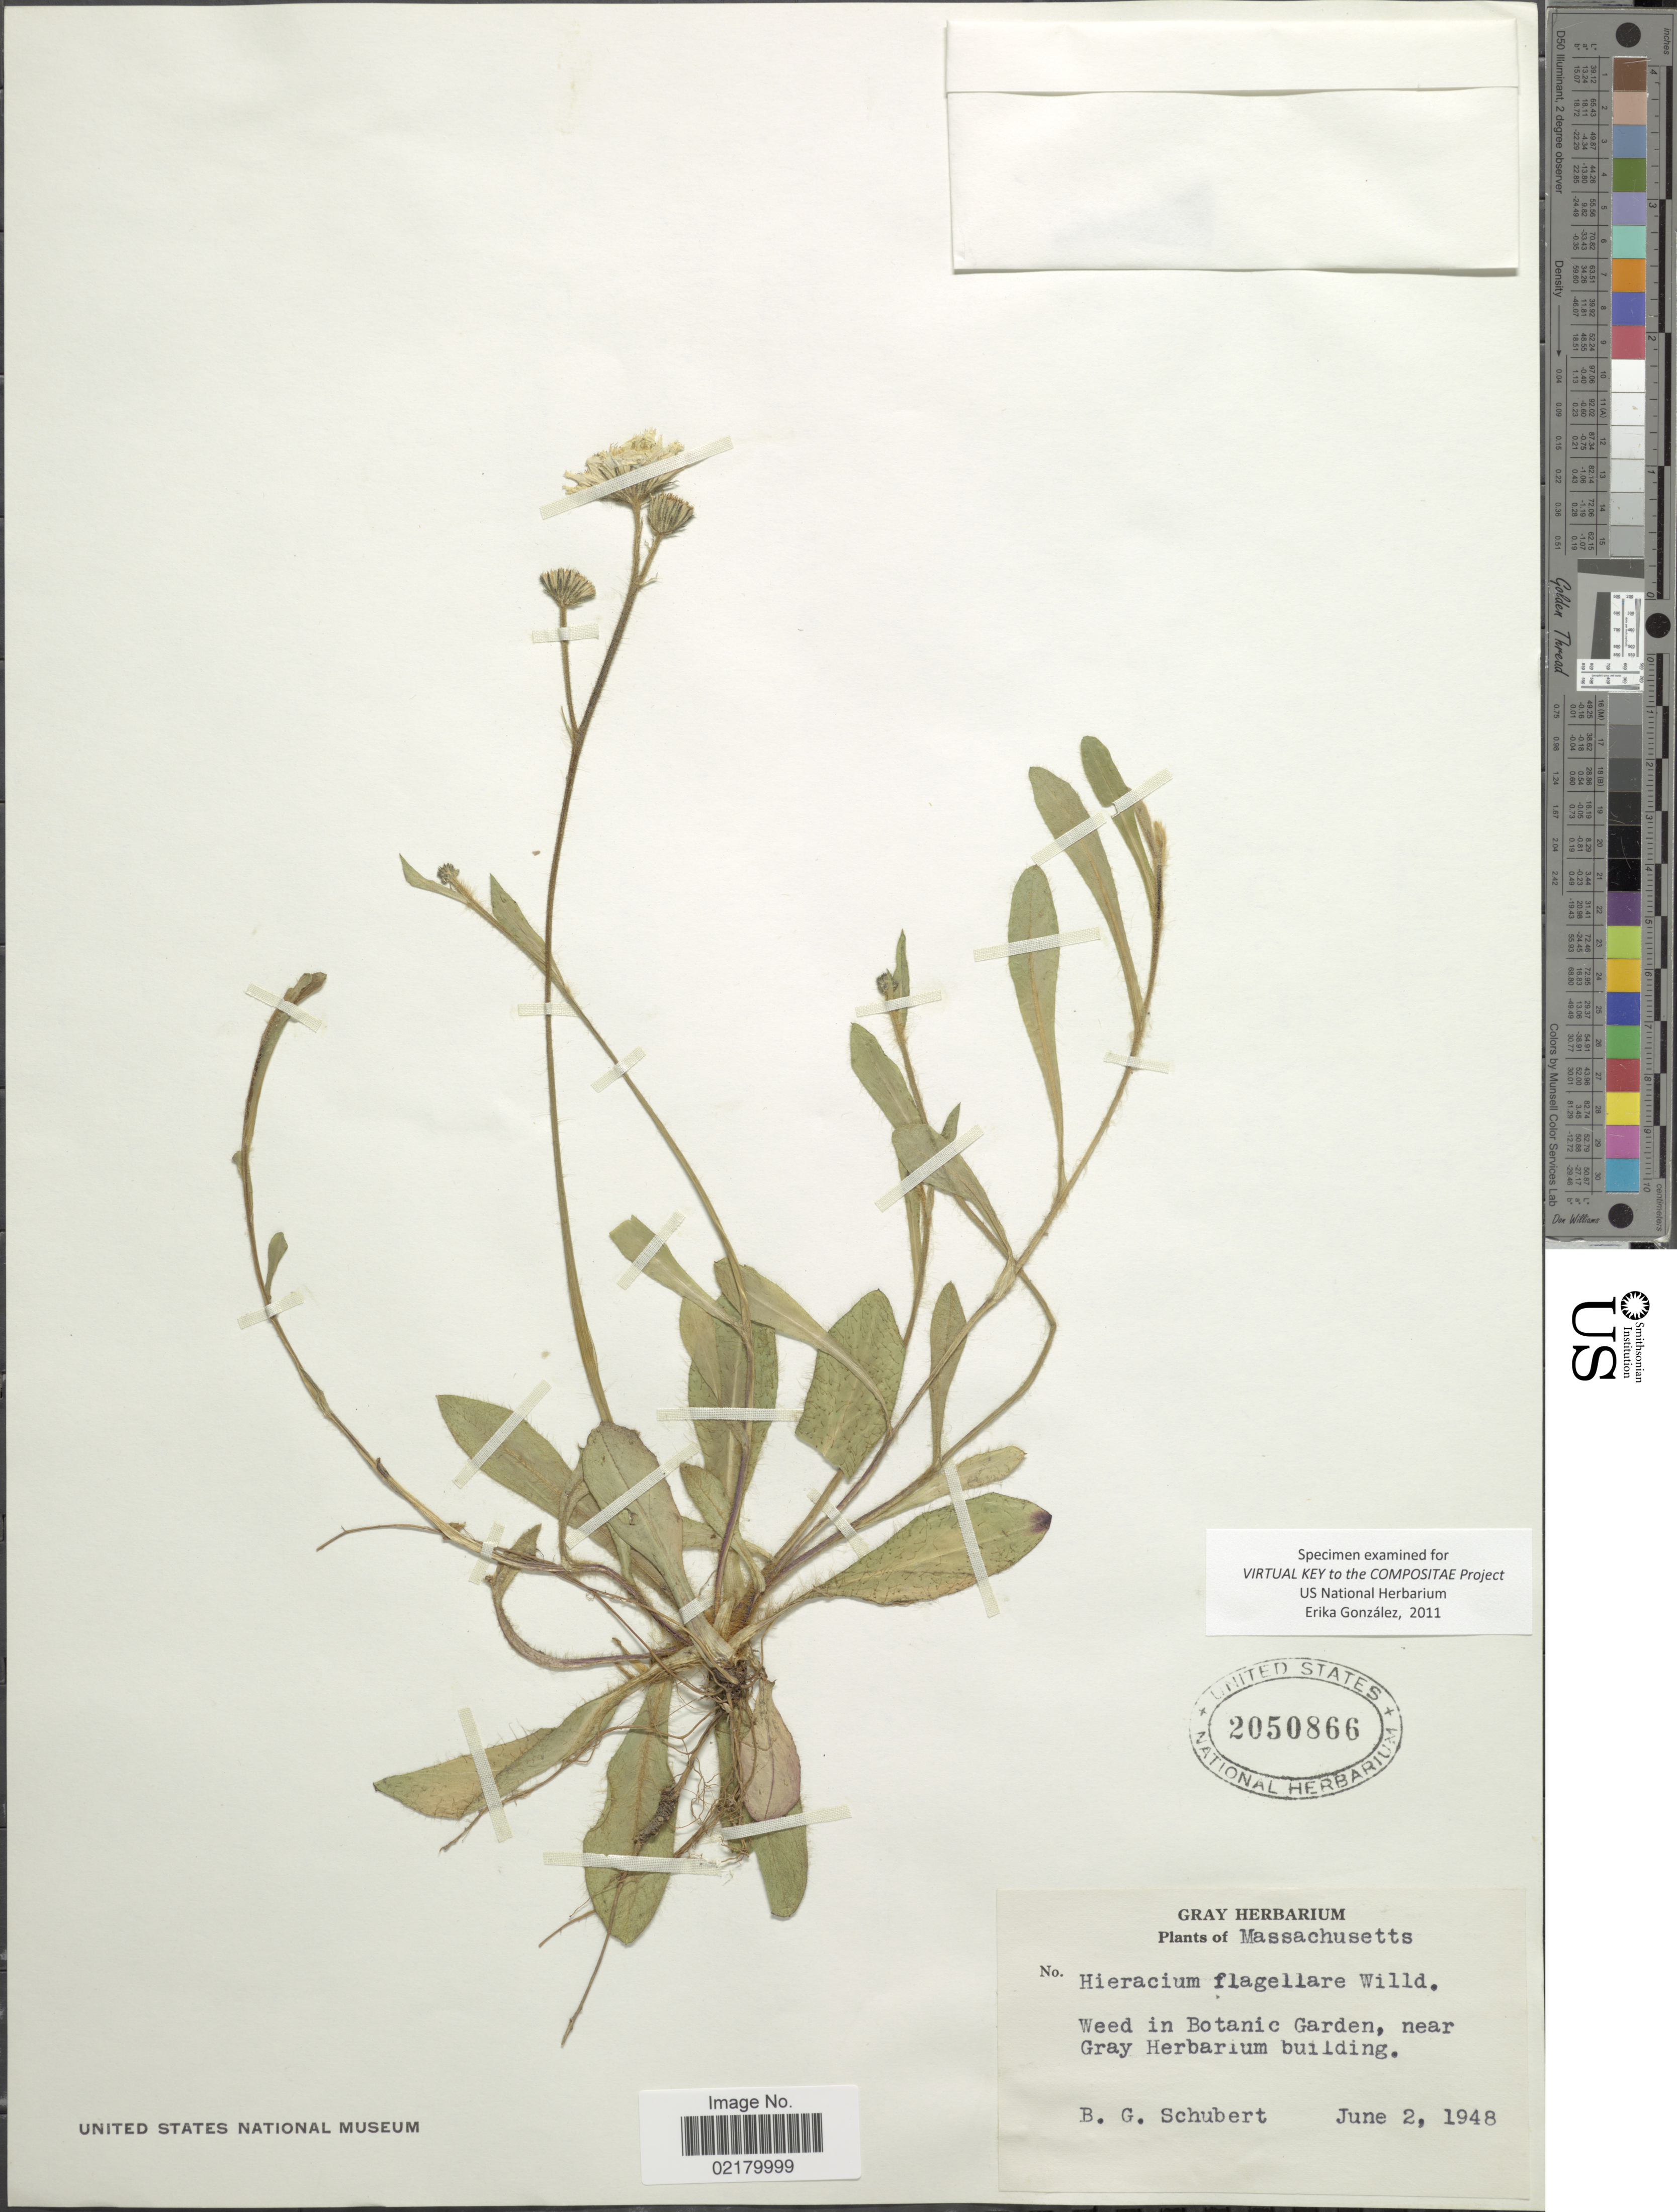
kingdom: Plantae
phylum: Tracheophyta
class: Magnoliopsida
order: Asterales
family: Asteraceae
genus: Hieracium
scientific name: Hieracium flagellare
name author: Willd.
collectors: B. Schubert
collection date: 1948-06-02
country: United States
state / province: Massachusetts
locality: Weed in Botanic Garden, near Gray Herbarium building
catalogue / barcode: US 2050866